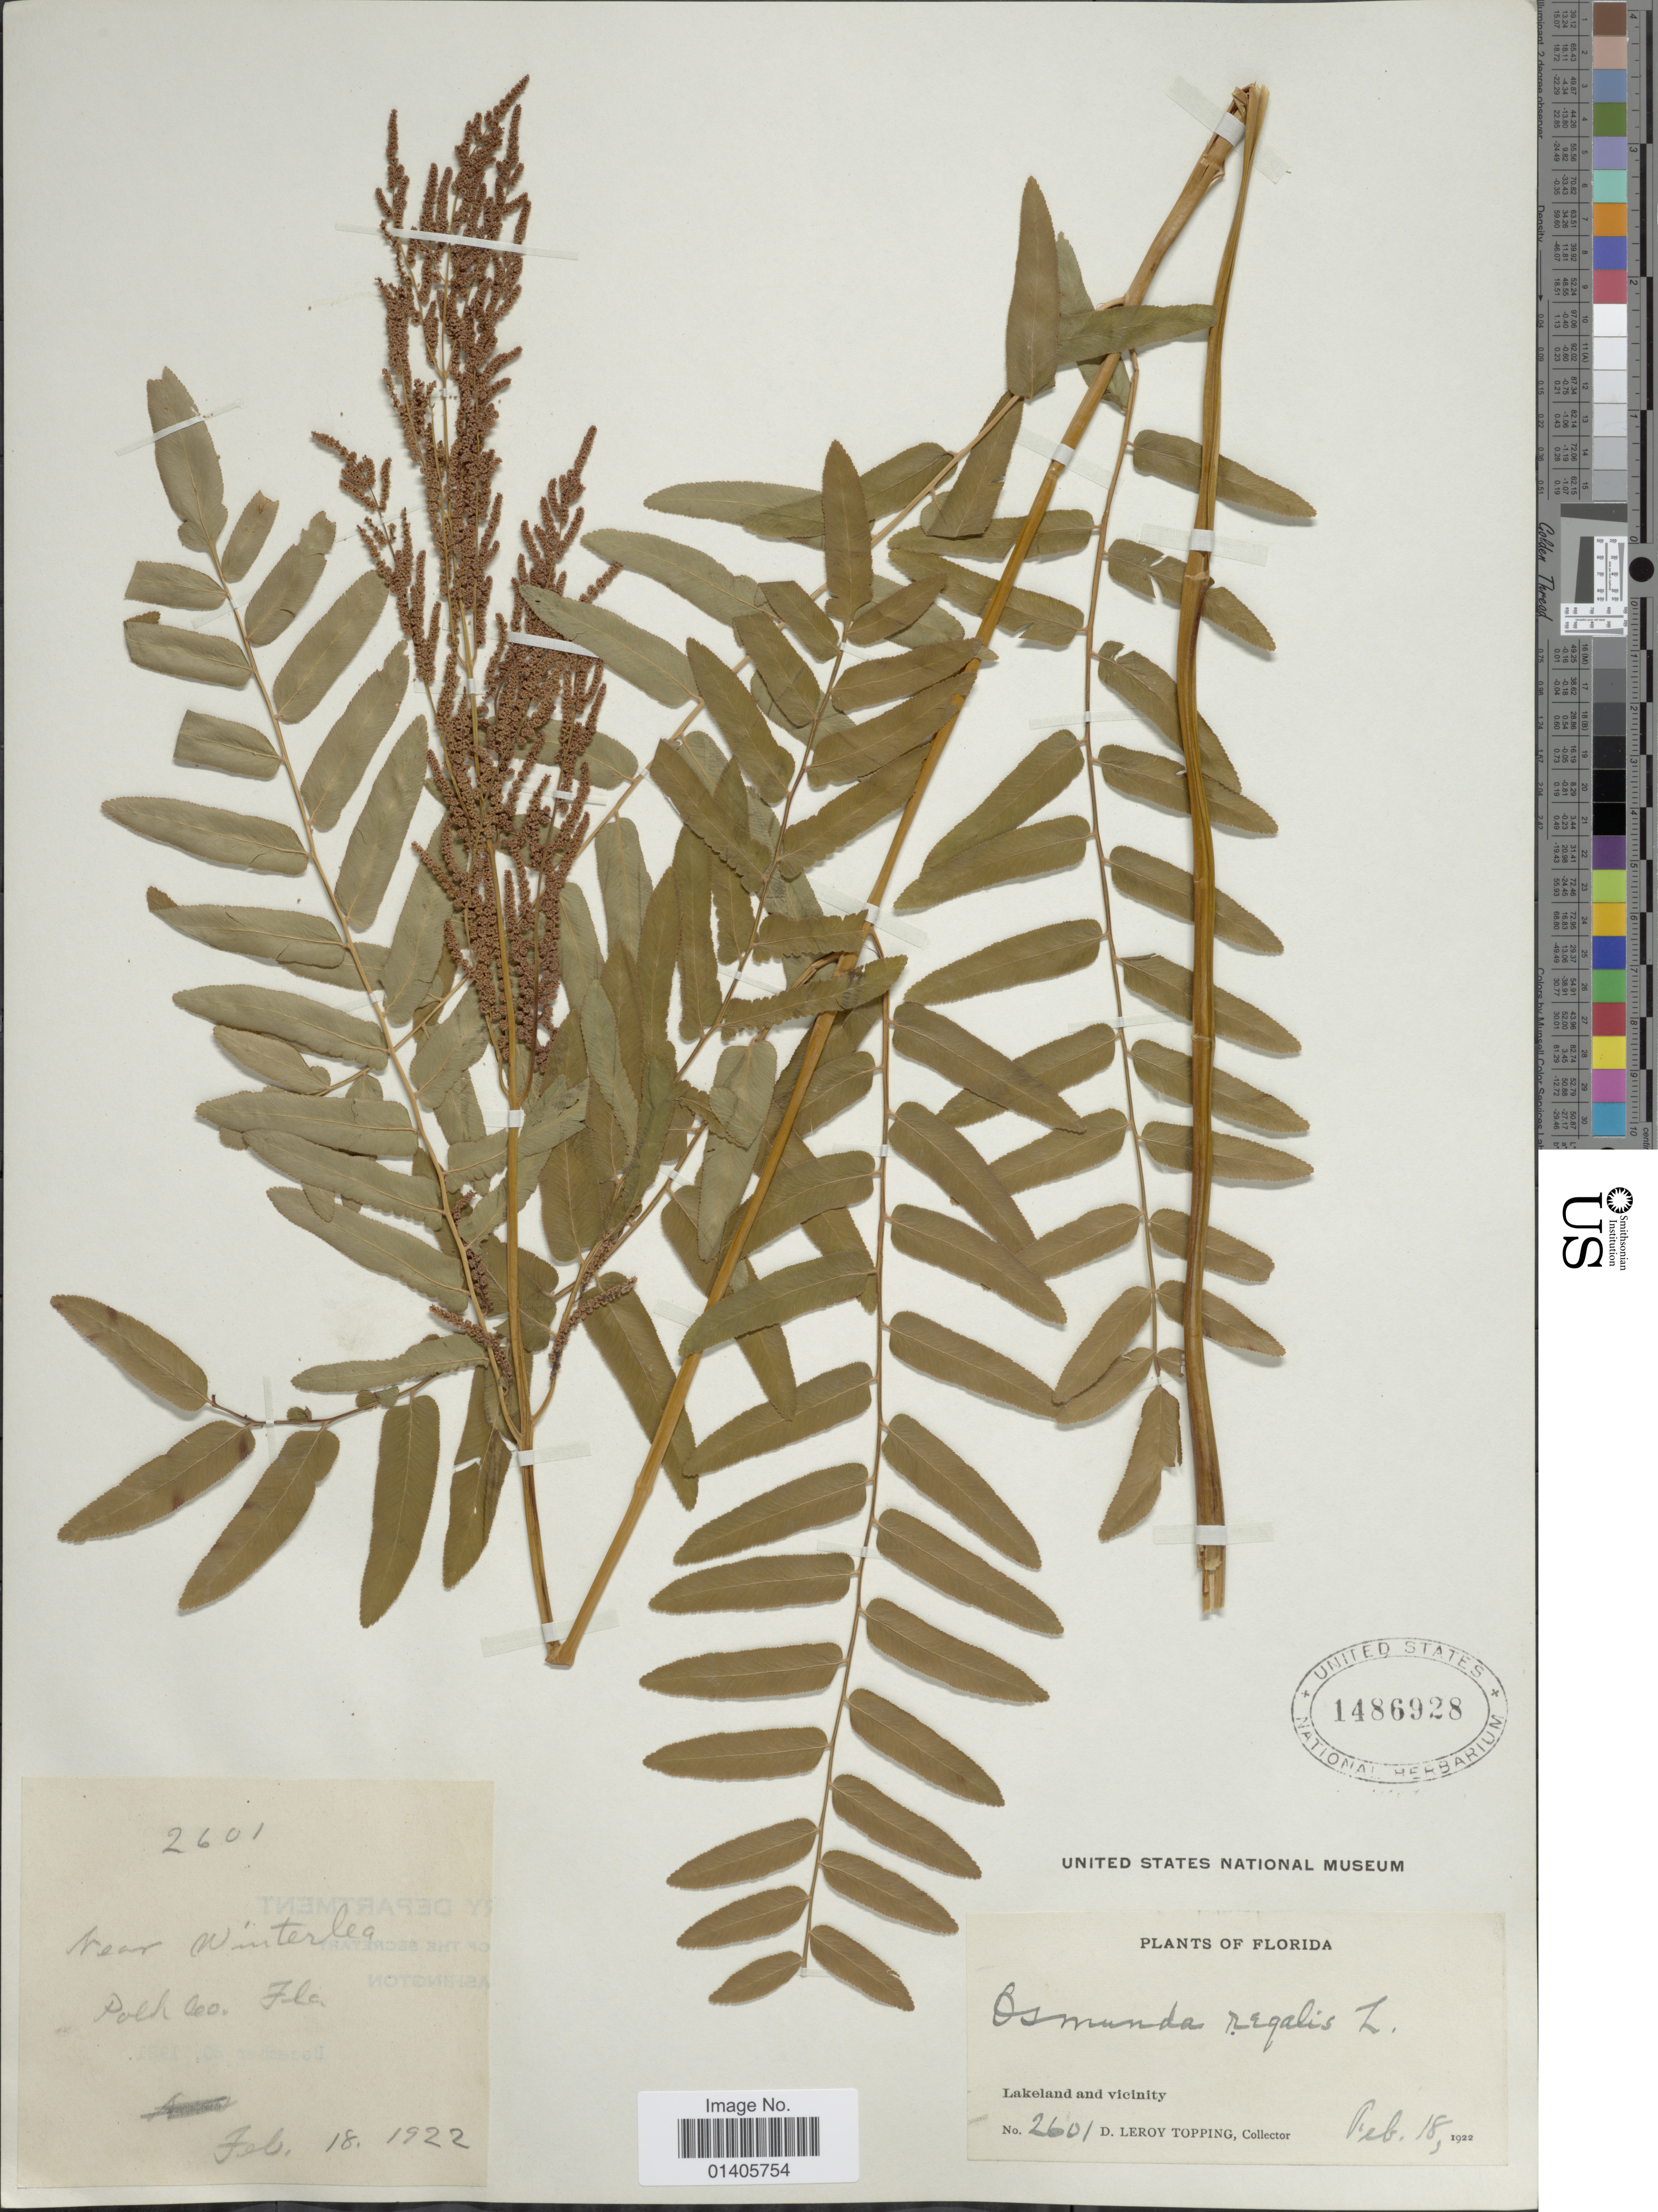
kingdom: Plantae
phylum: Tracheophyta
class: Polypodiopsida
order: Osmundales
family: Osmundaceae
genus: Osmunda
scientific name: Osmunda regalis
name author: L.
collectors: D. L. Topping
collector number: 2601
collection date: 1922-02-18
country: United States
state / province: Florida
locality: Lakeland and vicinity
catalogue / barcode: US 1486928